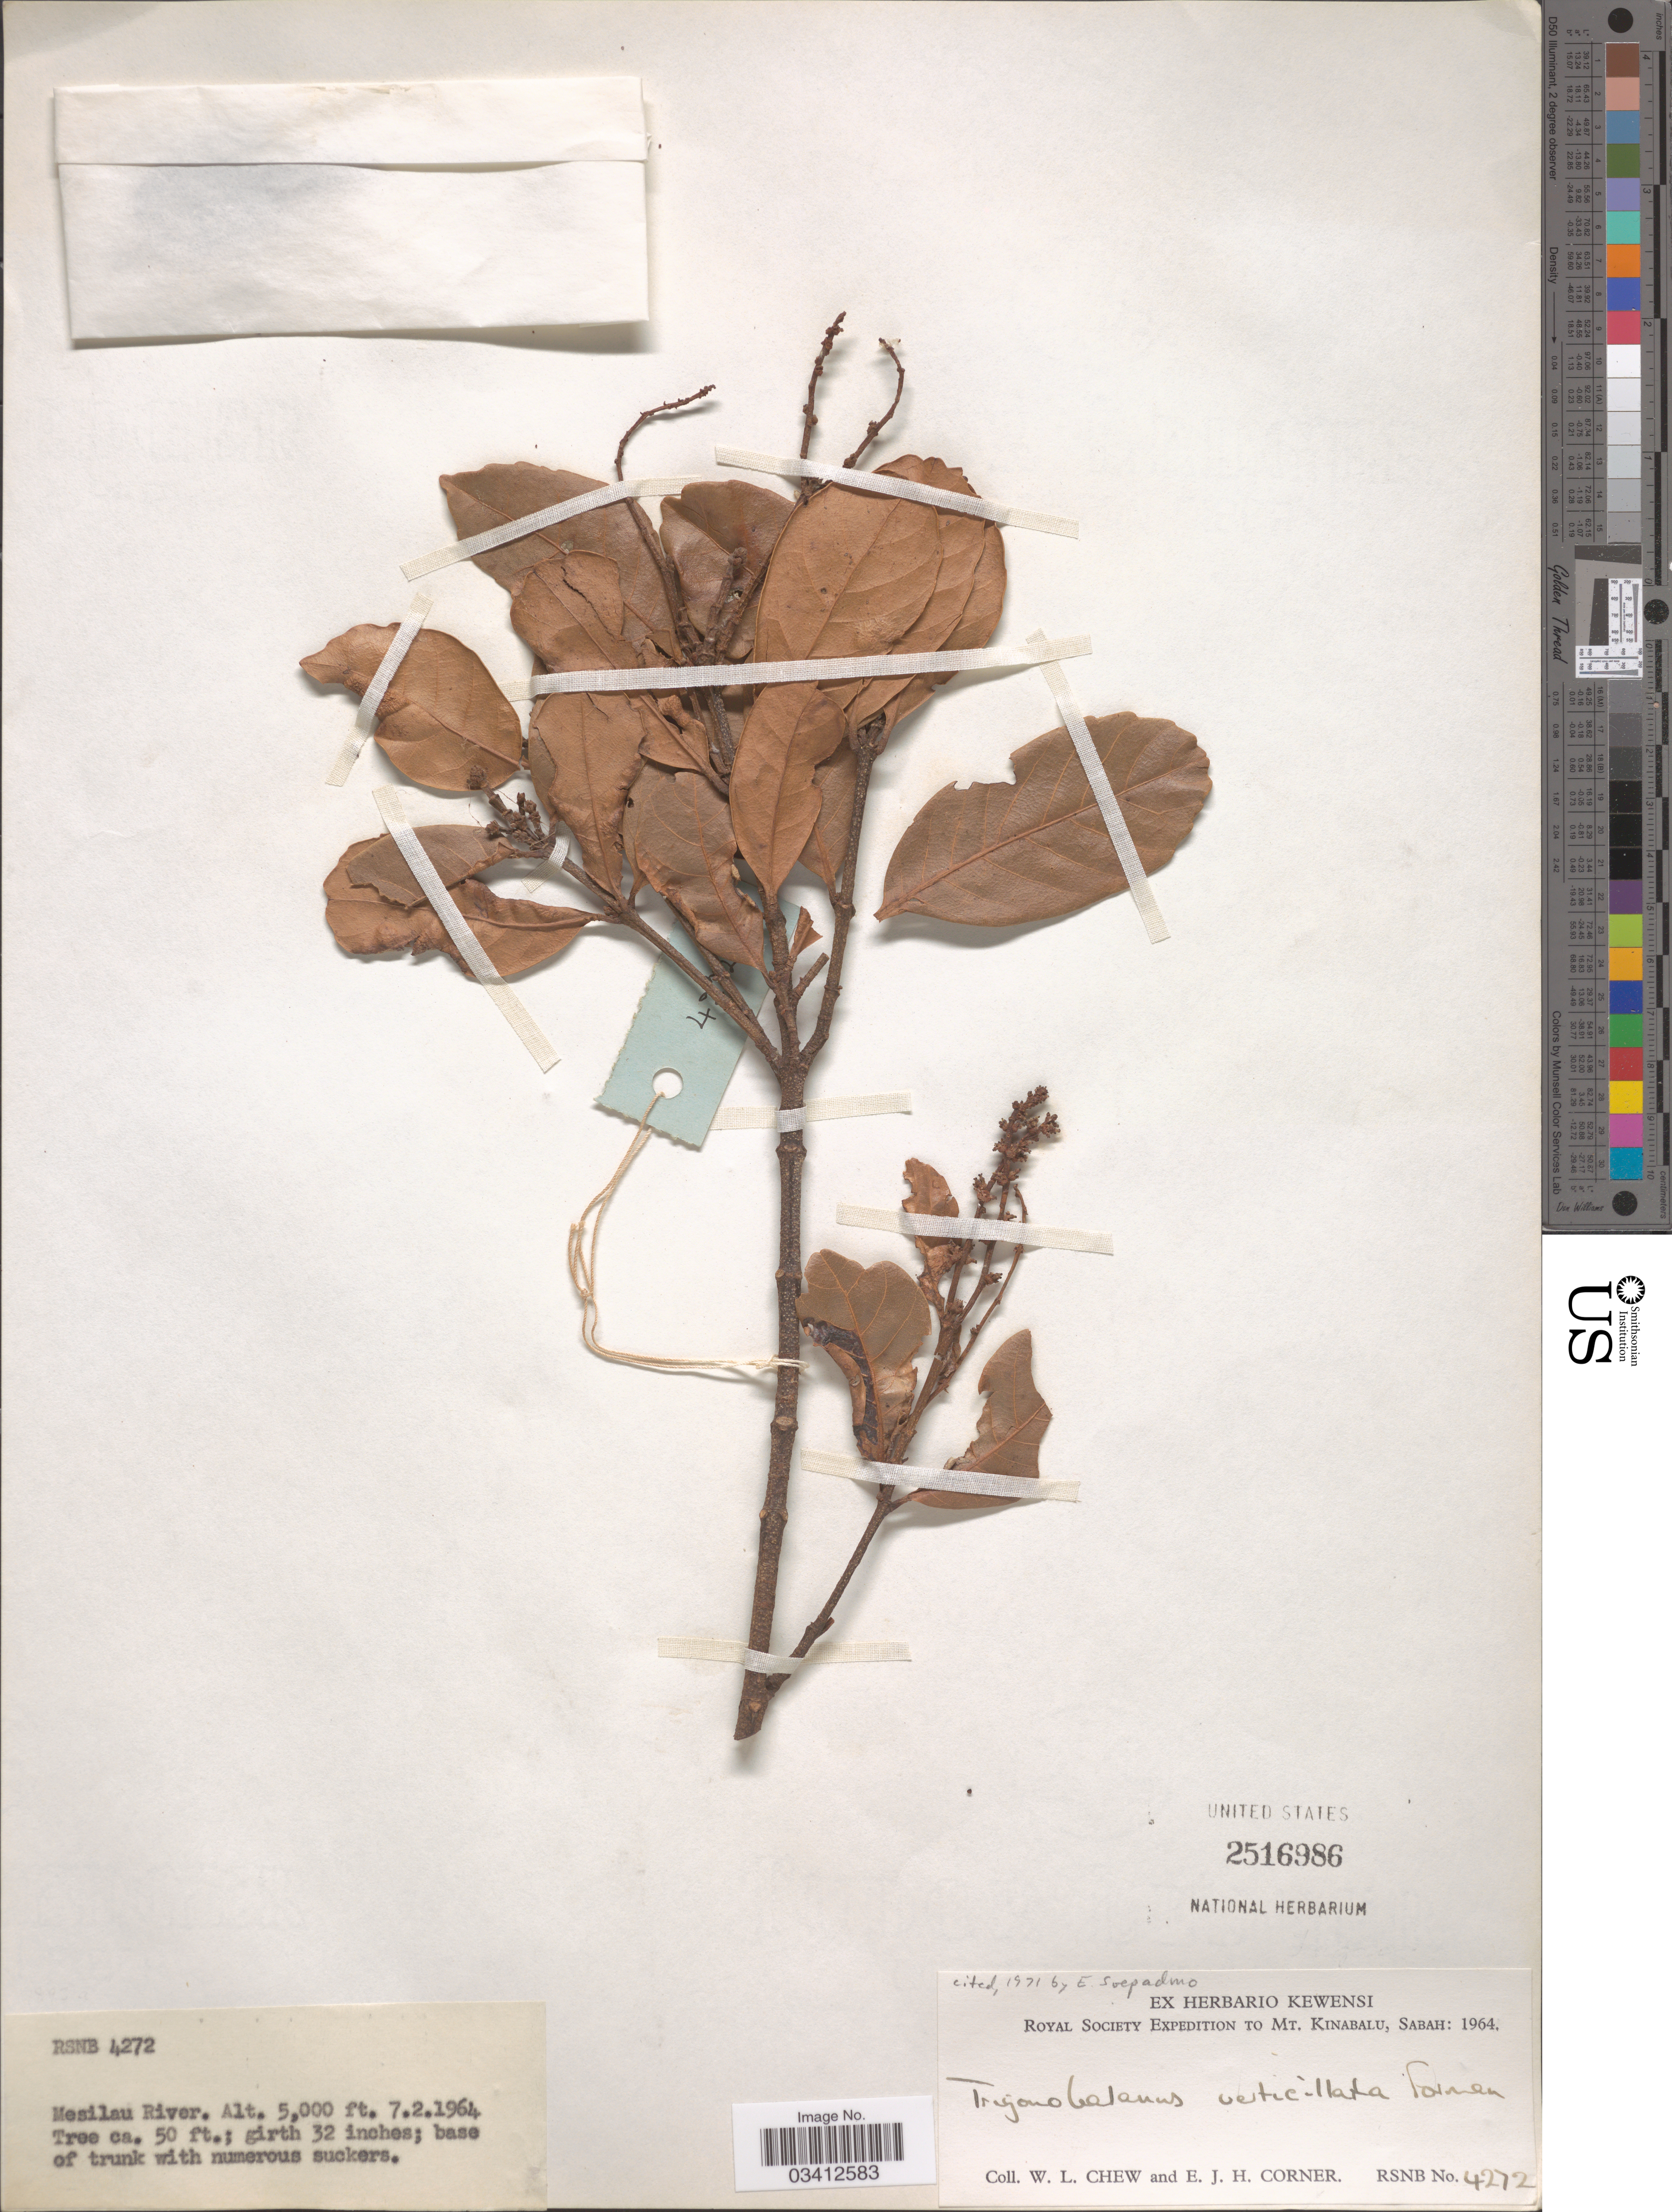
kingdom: Plantae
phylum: Tracheophyta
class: Magnoliopsida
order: Fagales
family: Fagaceae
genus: Trigonobalanus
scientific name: Trigonobalanus verticillata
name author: Forman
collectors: W. Chew & E. Corner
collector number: RSNB 4272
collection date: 1964-02-07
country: Malaysia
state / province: Sabah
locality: Mesilau River. Mt. Kinabalu.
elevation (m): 1524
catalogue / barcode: US 2516986